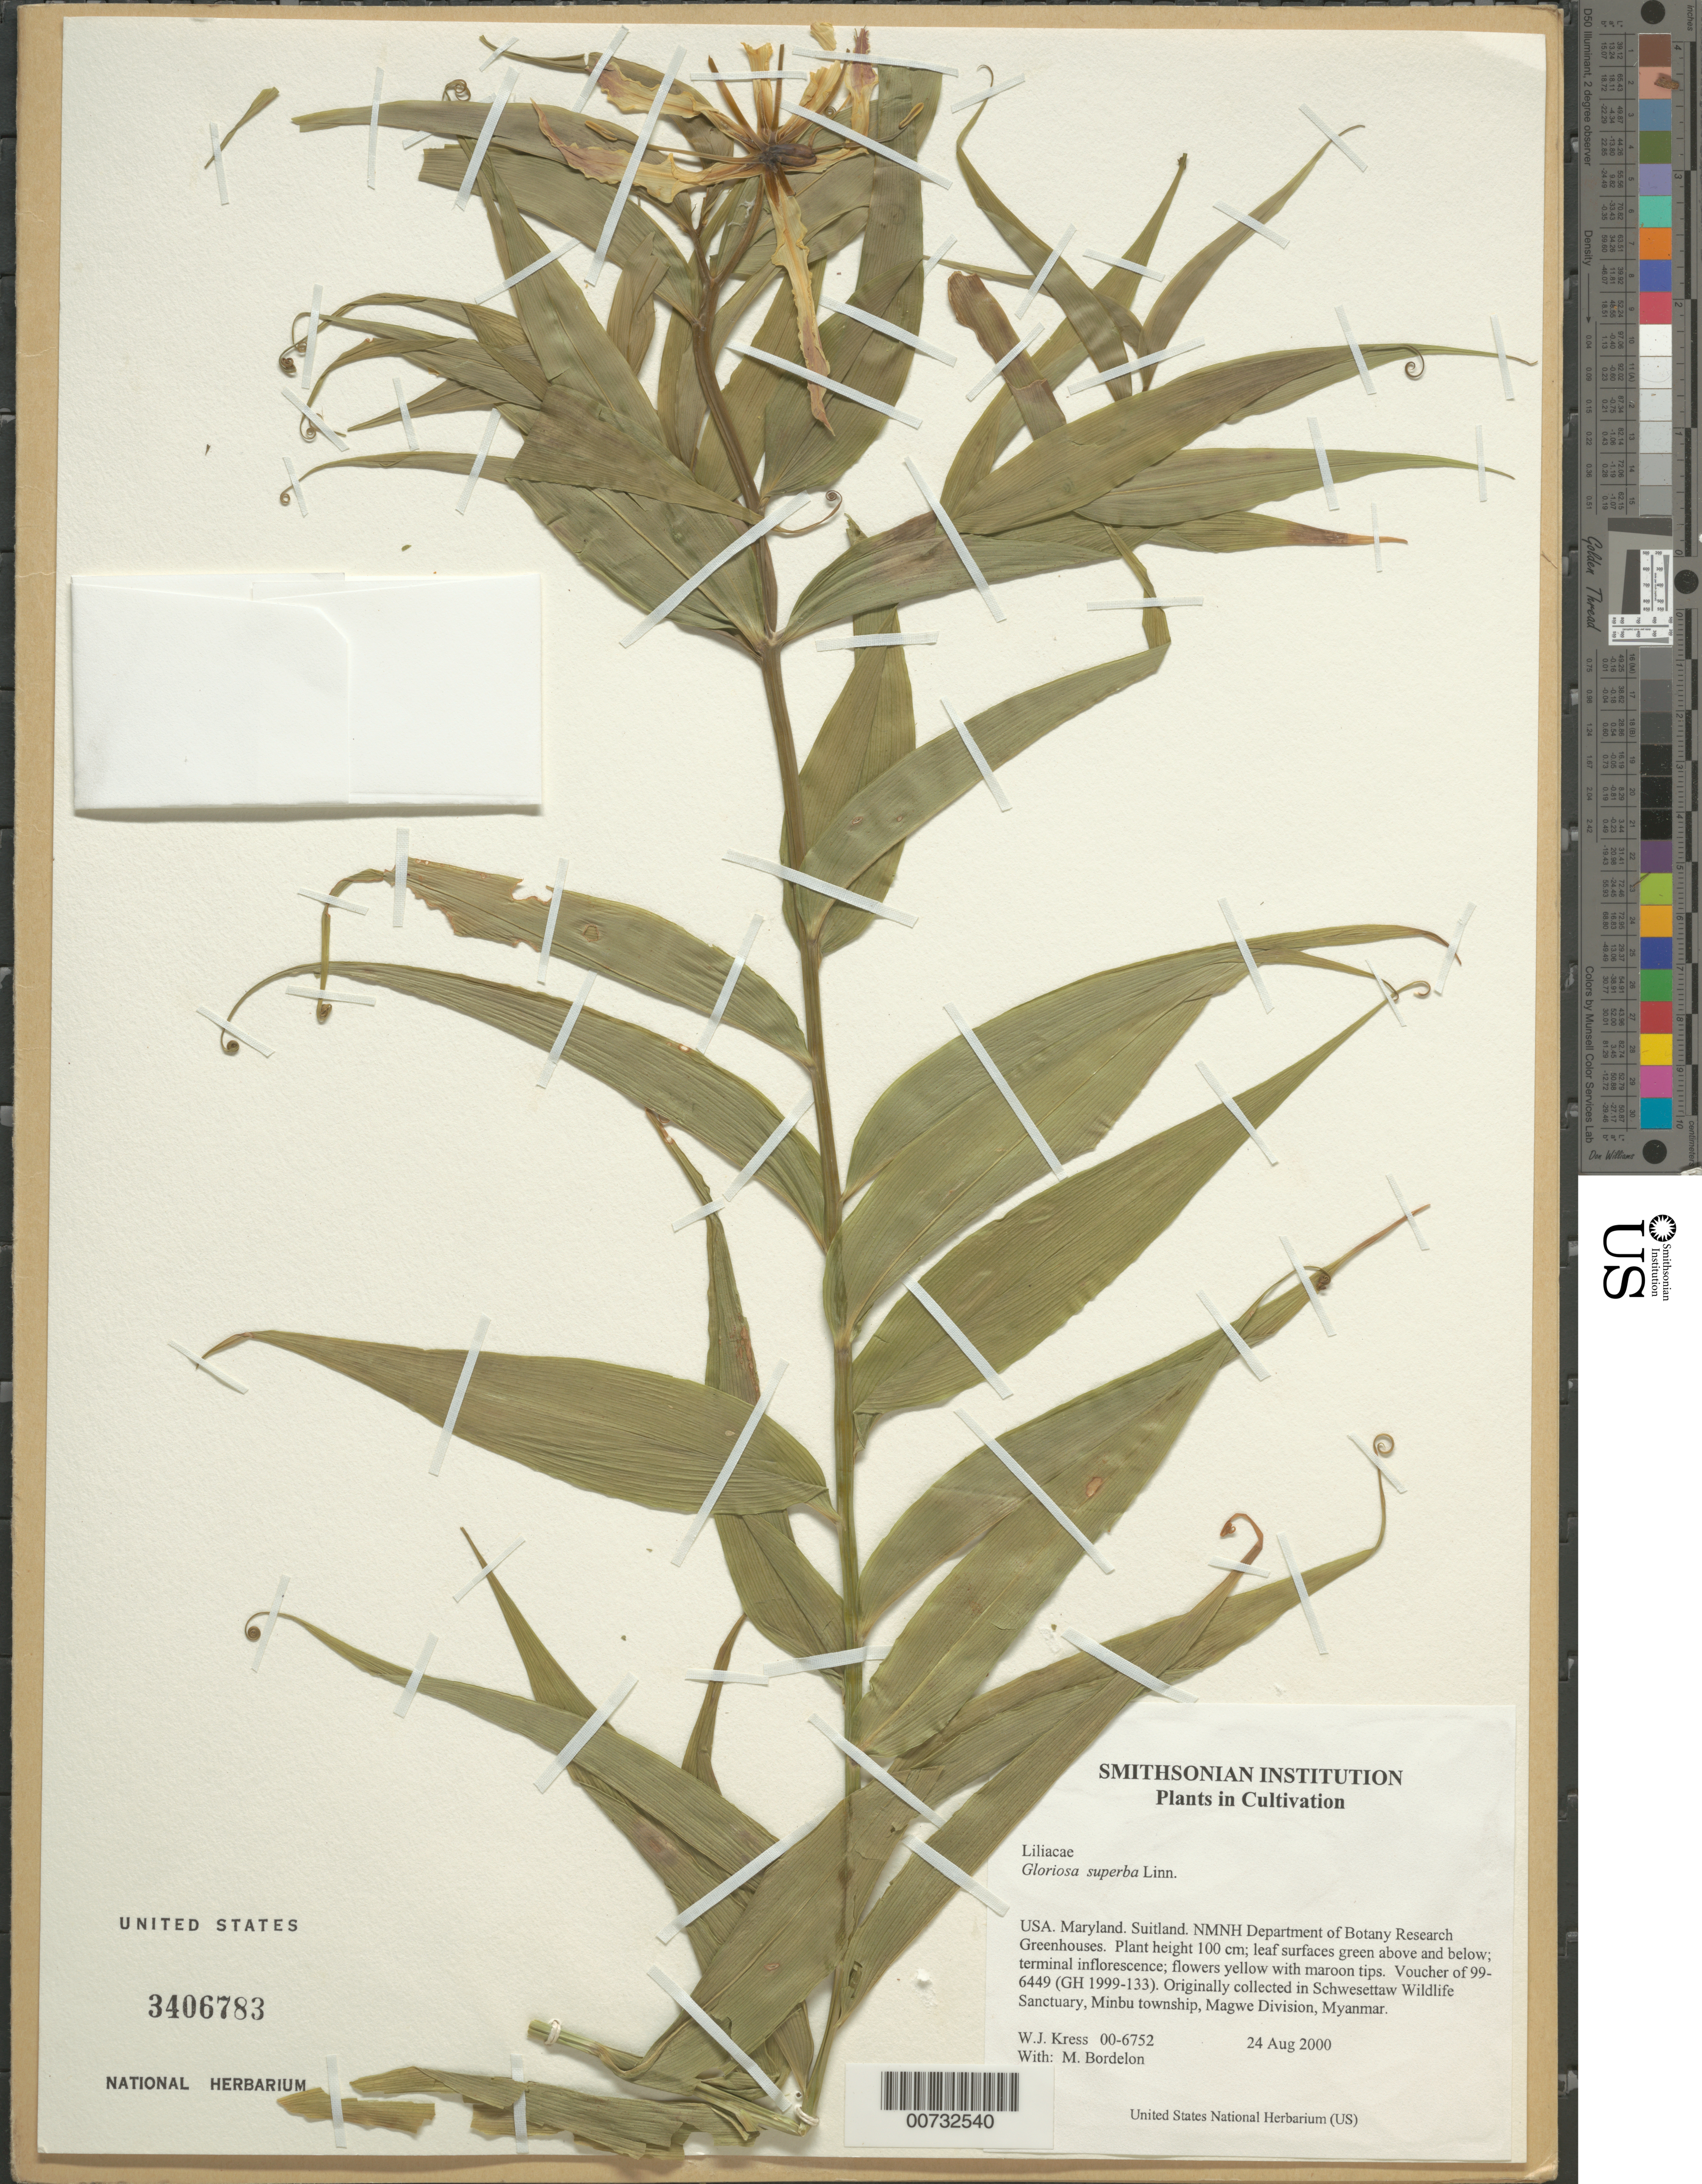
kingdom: Plantae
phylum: Tracheophyta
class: Liliopsida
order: Liliales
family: Colchicaceae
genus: Gloriosa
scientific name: Gloriosa superba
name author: L.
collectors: W. J. Kress & M. Bordelon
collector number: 00-6752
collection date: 2000-08-24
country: United States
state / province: Maryland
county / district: Prince George's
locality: NMNH Botany Research Greenhouses. Suitland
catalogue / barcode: US 3406783